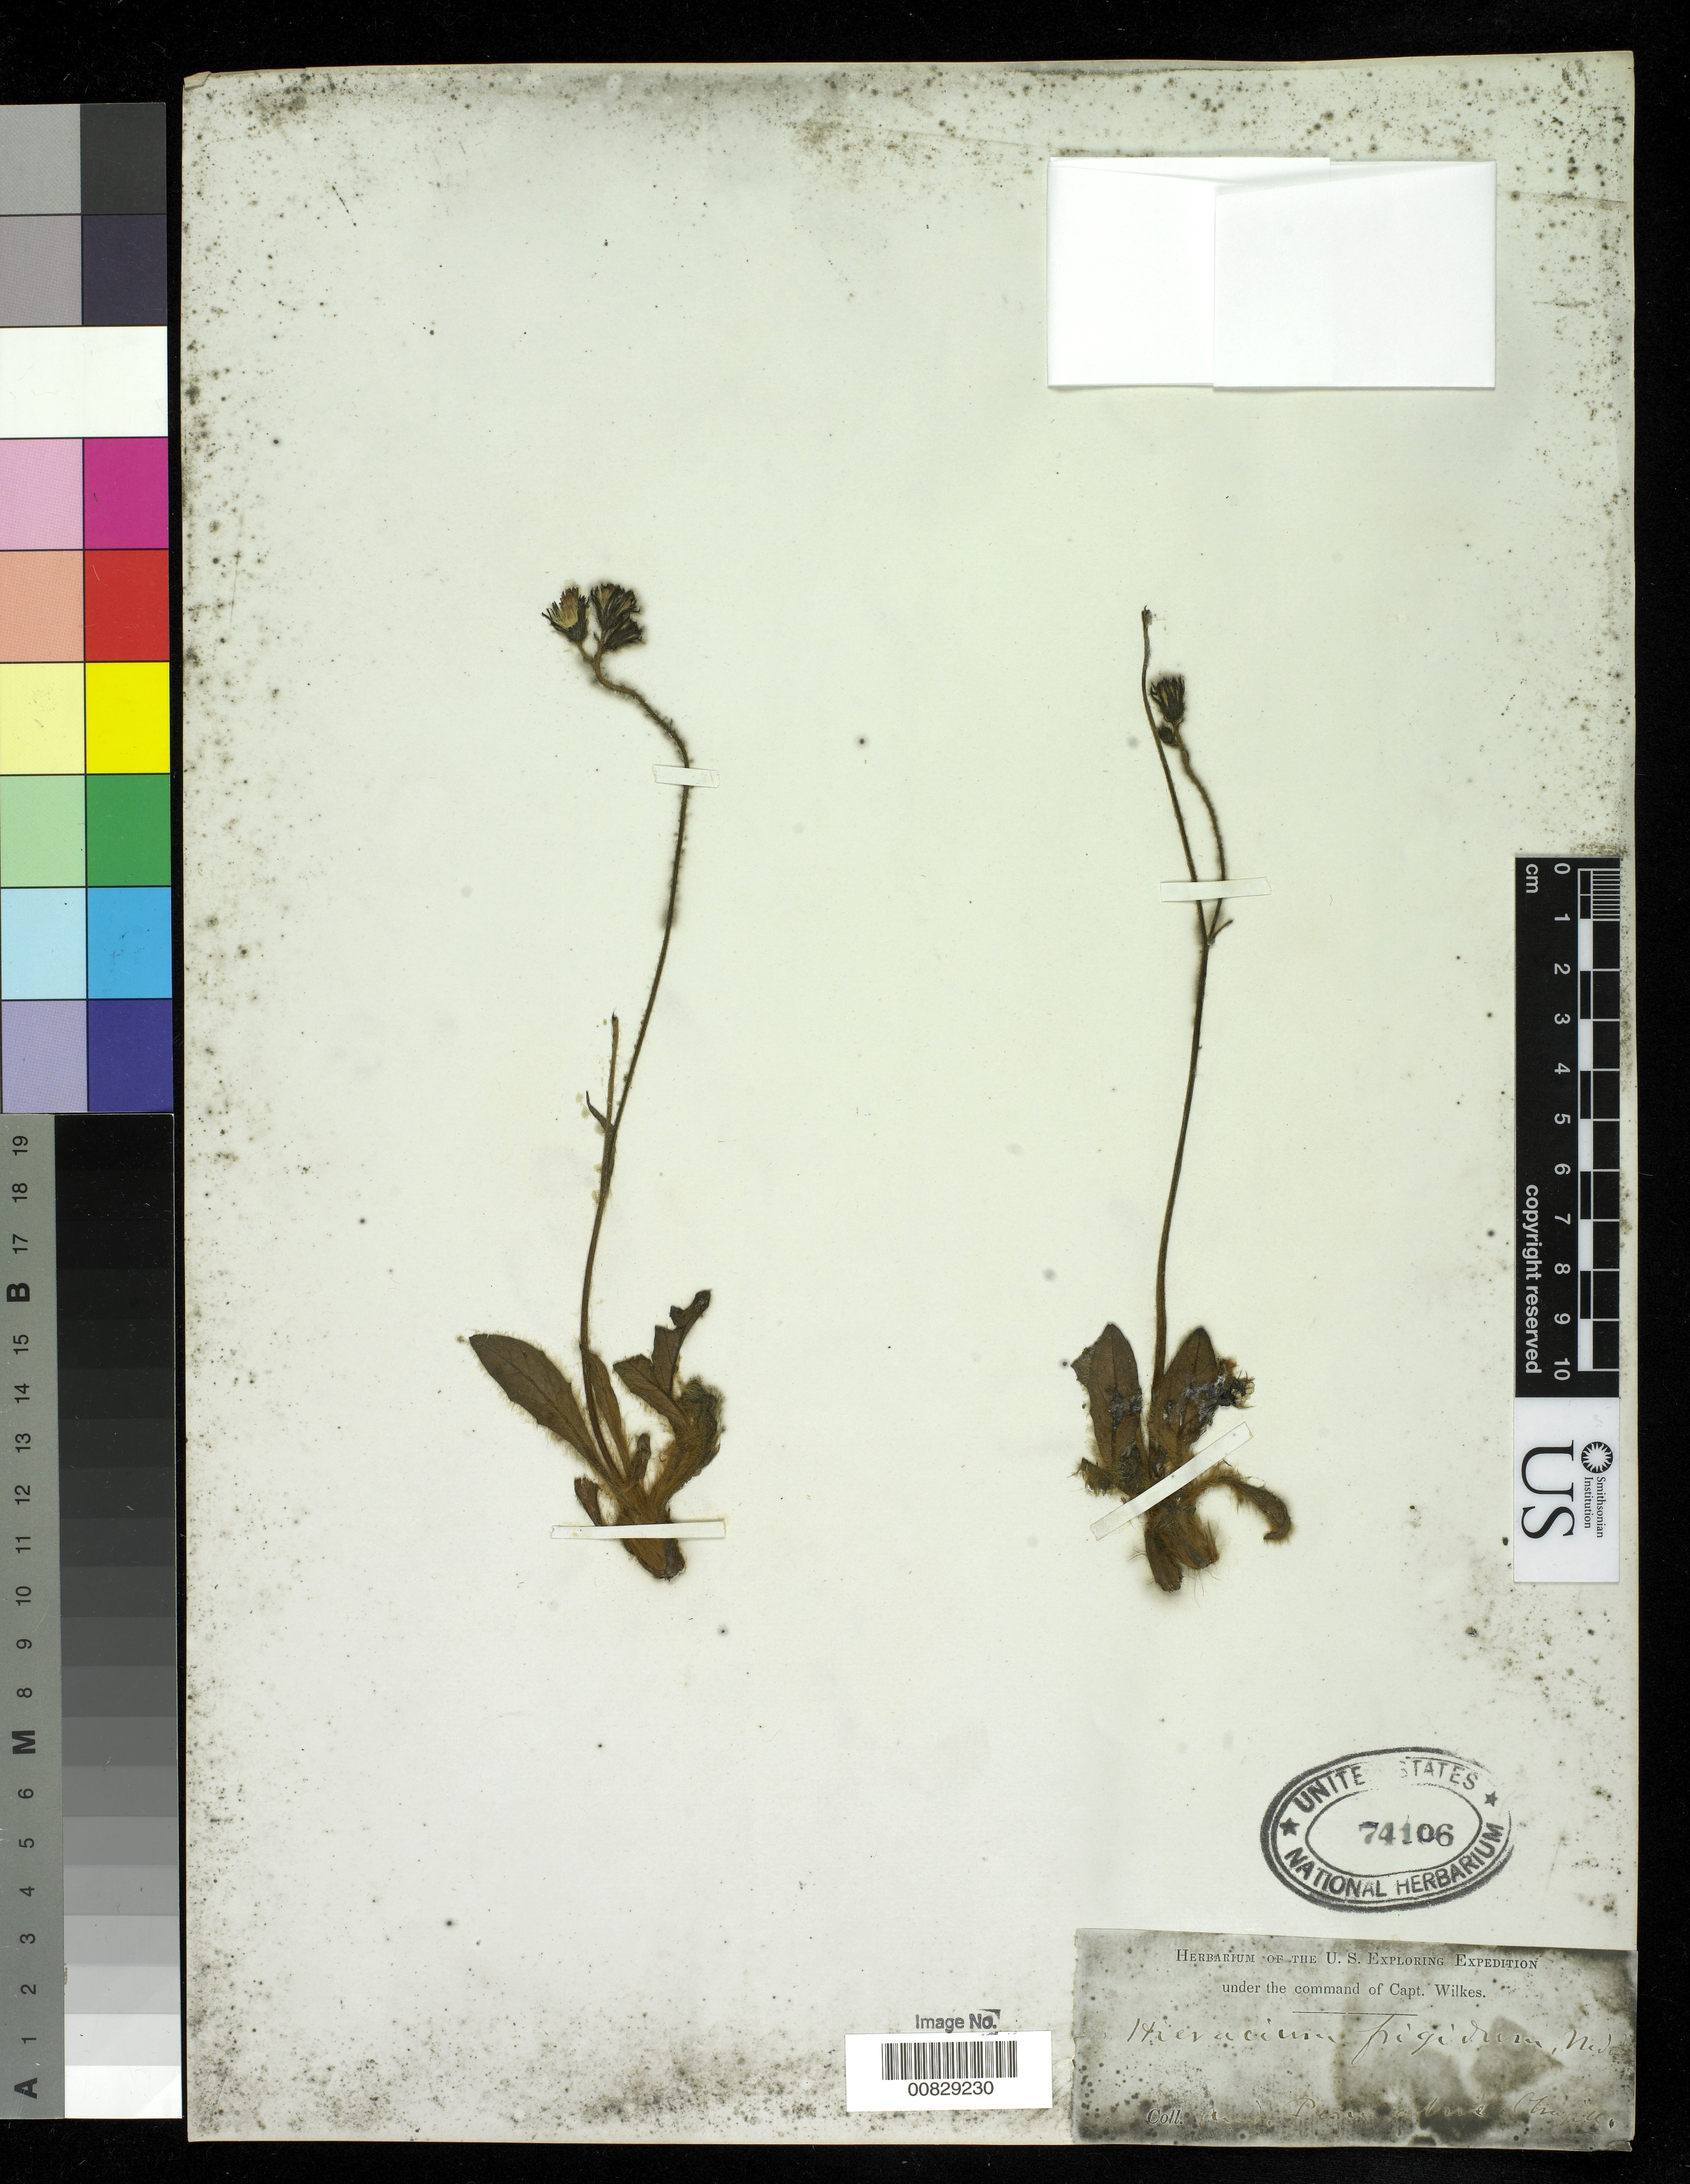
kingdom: Plantae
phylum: Tracheophyta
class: Magnoliopsida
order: Asterales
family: Asteraceae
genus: Hieracium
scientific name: Hieracium jubatum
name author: Fr.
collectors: Wilkes Explor. Exped.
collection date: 1838/1842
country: Peru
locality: Andes above Obrajillo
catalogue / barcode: US 74106